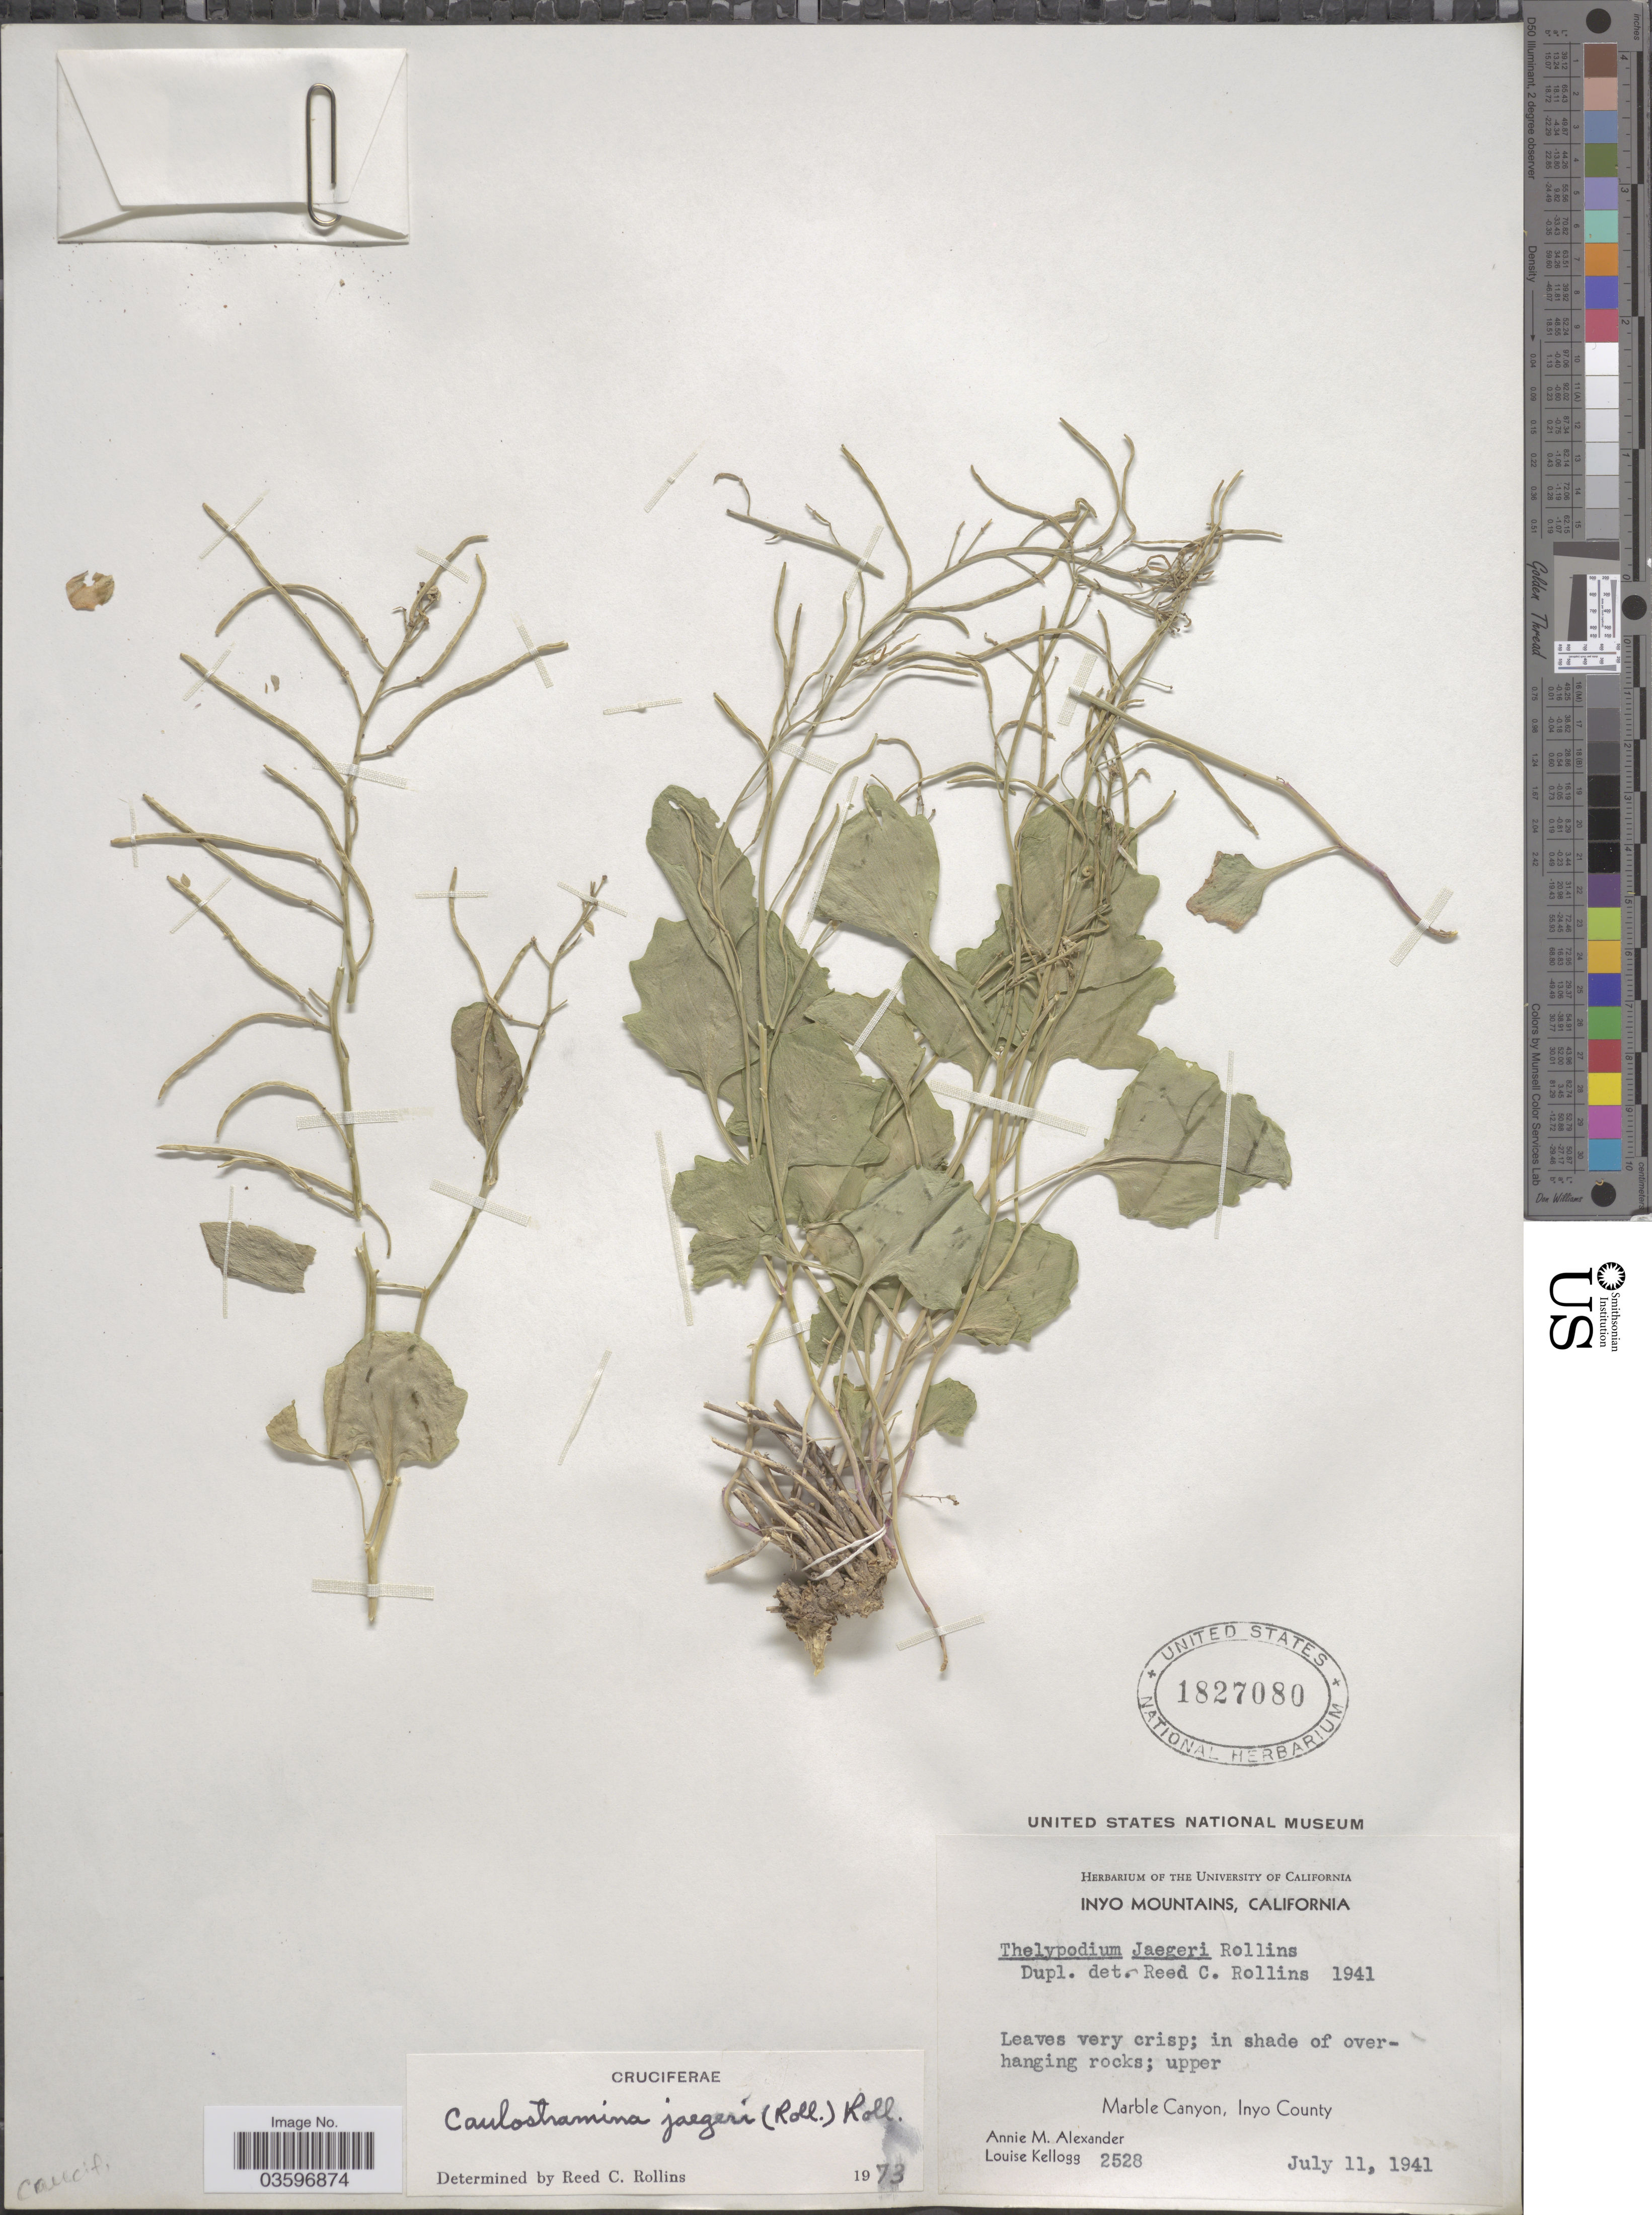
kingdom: Plantae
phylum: Tracheophyta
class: Magnoliopsida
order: Brassicales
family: Brassicaceae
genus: Caulostramina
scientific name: Caulostramina jaegeri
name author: (Rollins) Rollins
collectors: A. M. Alexander & L. Kellogg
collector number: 2528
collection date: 1941-07-11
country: United States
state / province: California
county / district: Inyo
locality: Inyo Mountains. Upper Marble Canyon, Inyo County.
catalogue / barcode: US 1827080